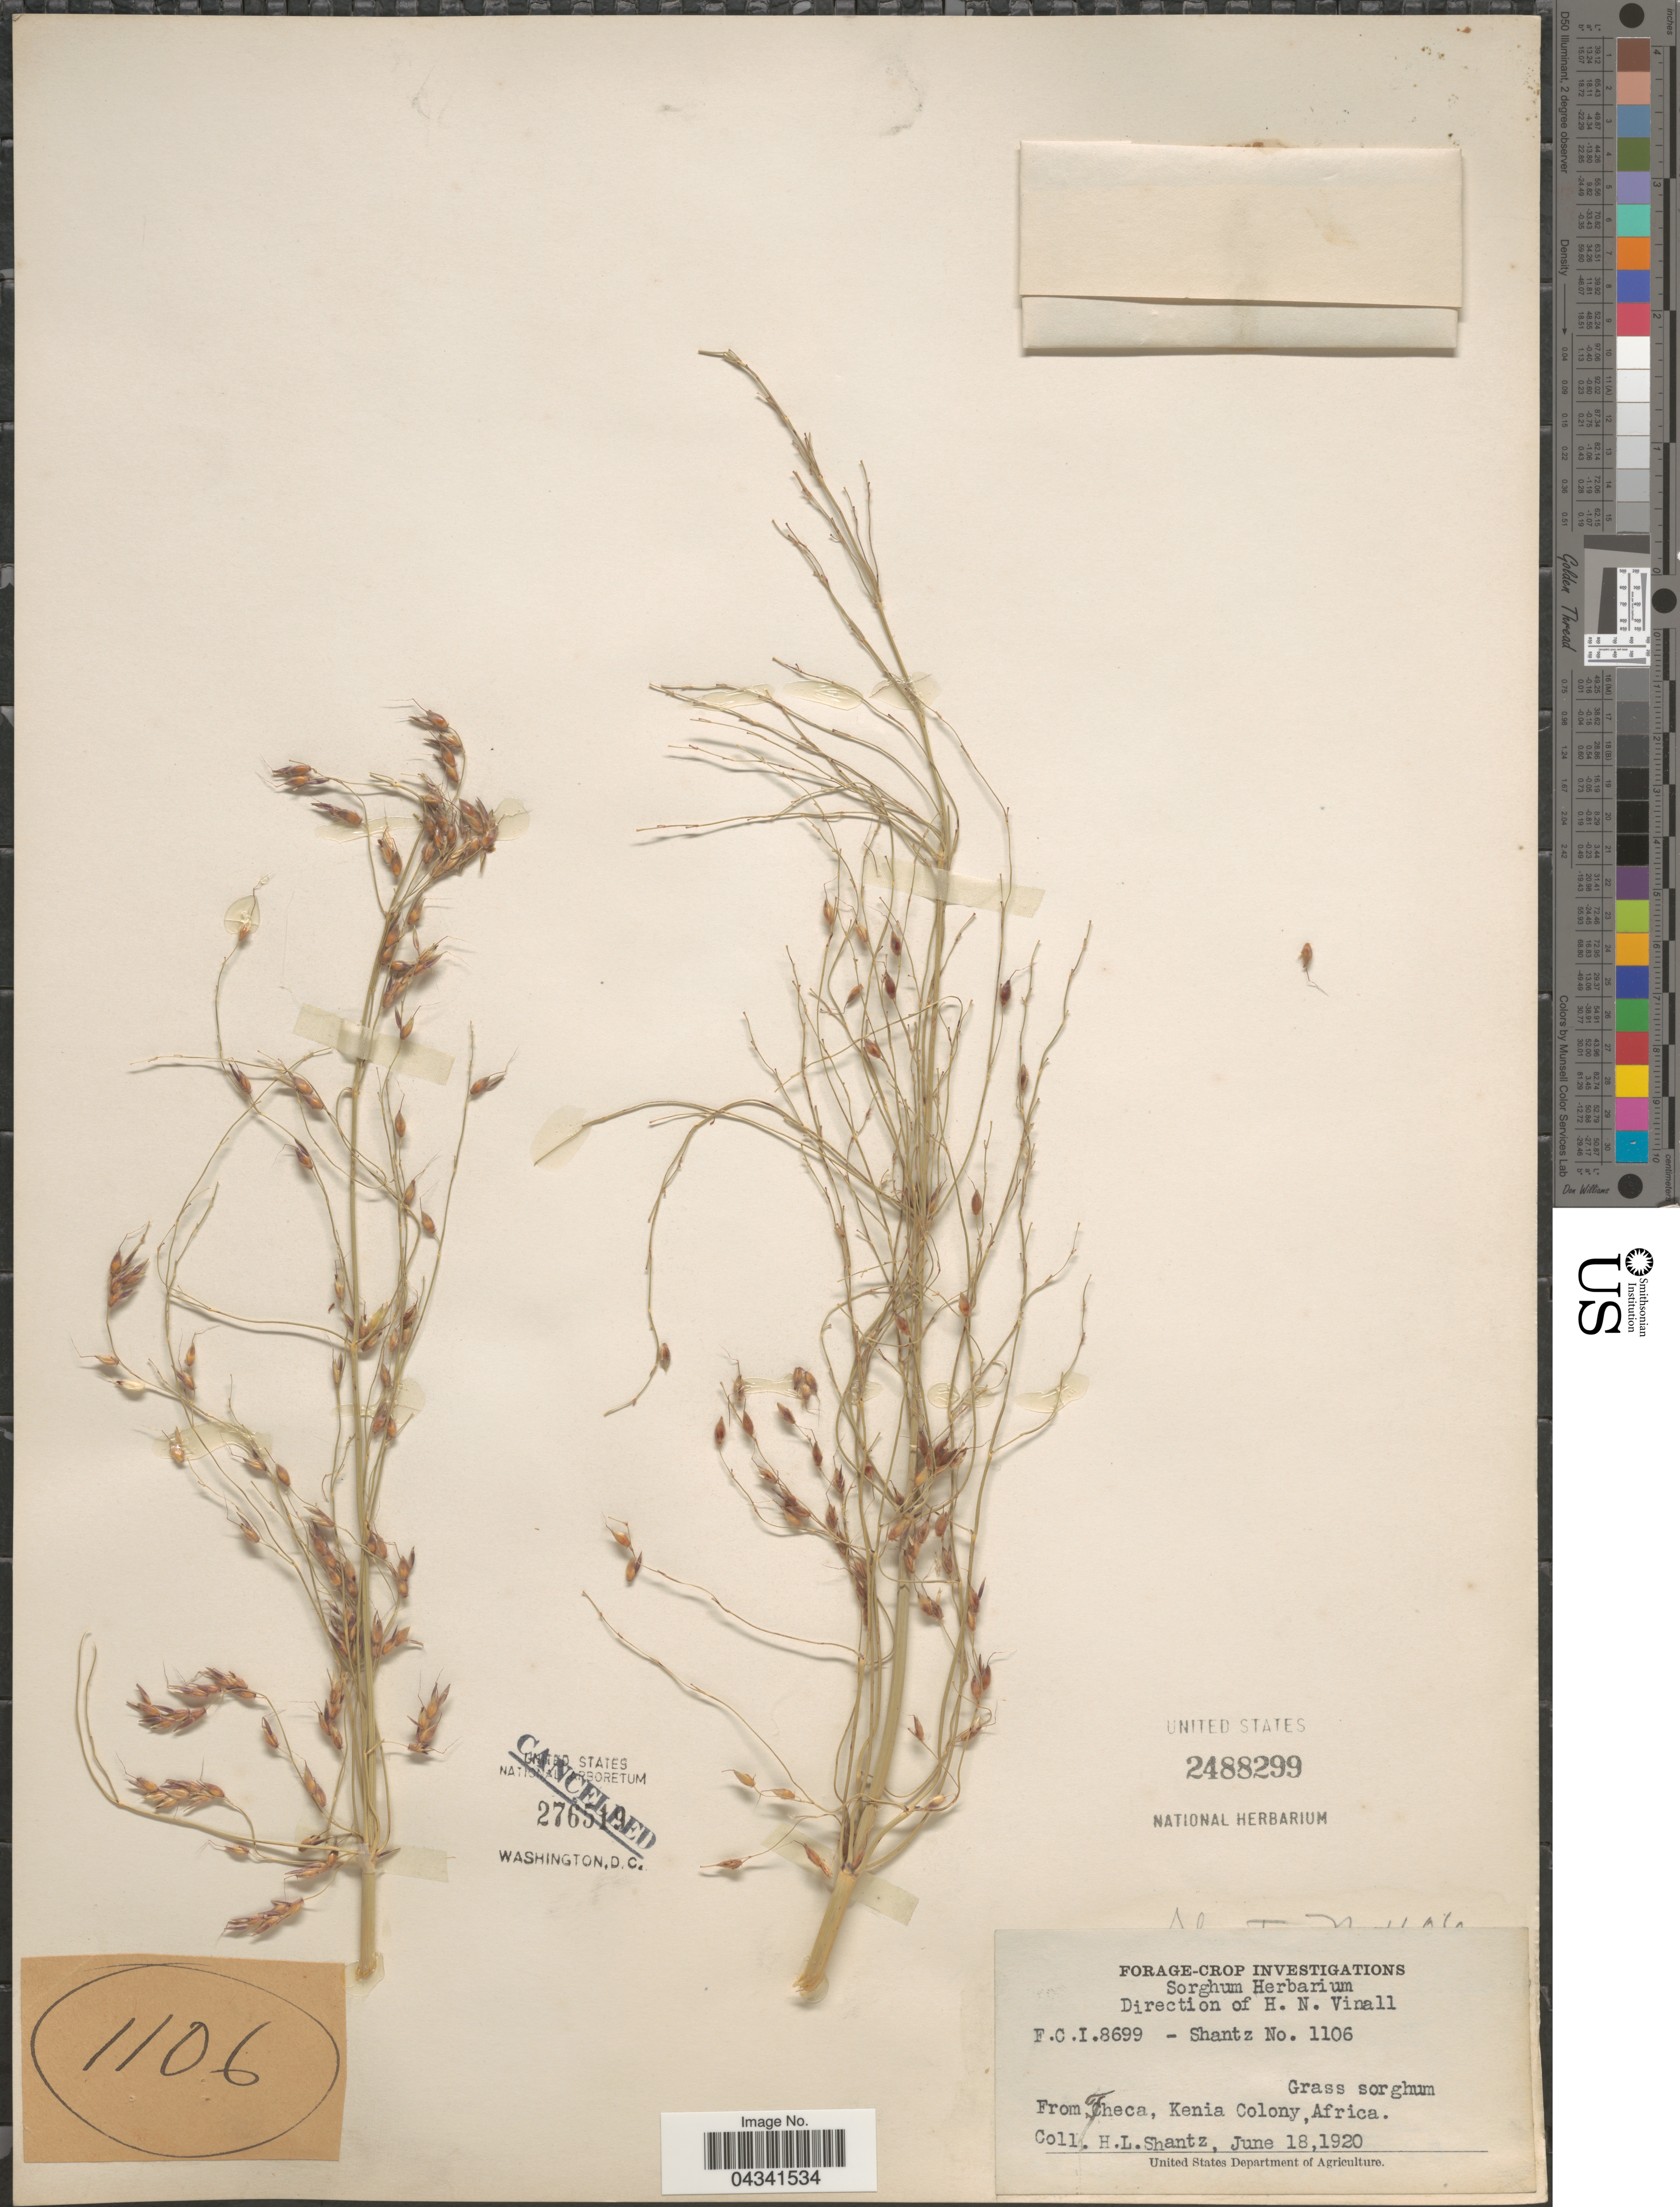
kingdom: Plantae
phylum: Tracheophyta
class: Liliopsida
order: Poales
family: Poaceae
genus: Sorghum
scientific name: Sorghum sp.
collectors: H. Shantz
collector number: F.C.I.8699/1106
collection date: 1920-06-18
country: Kenya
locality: From Theca, Kenia Colony, Africa.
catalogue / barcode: US 2488299